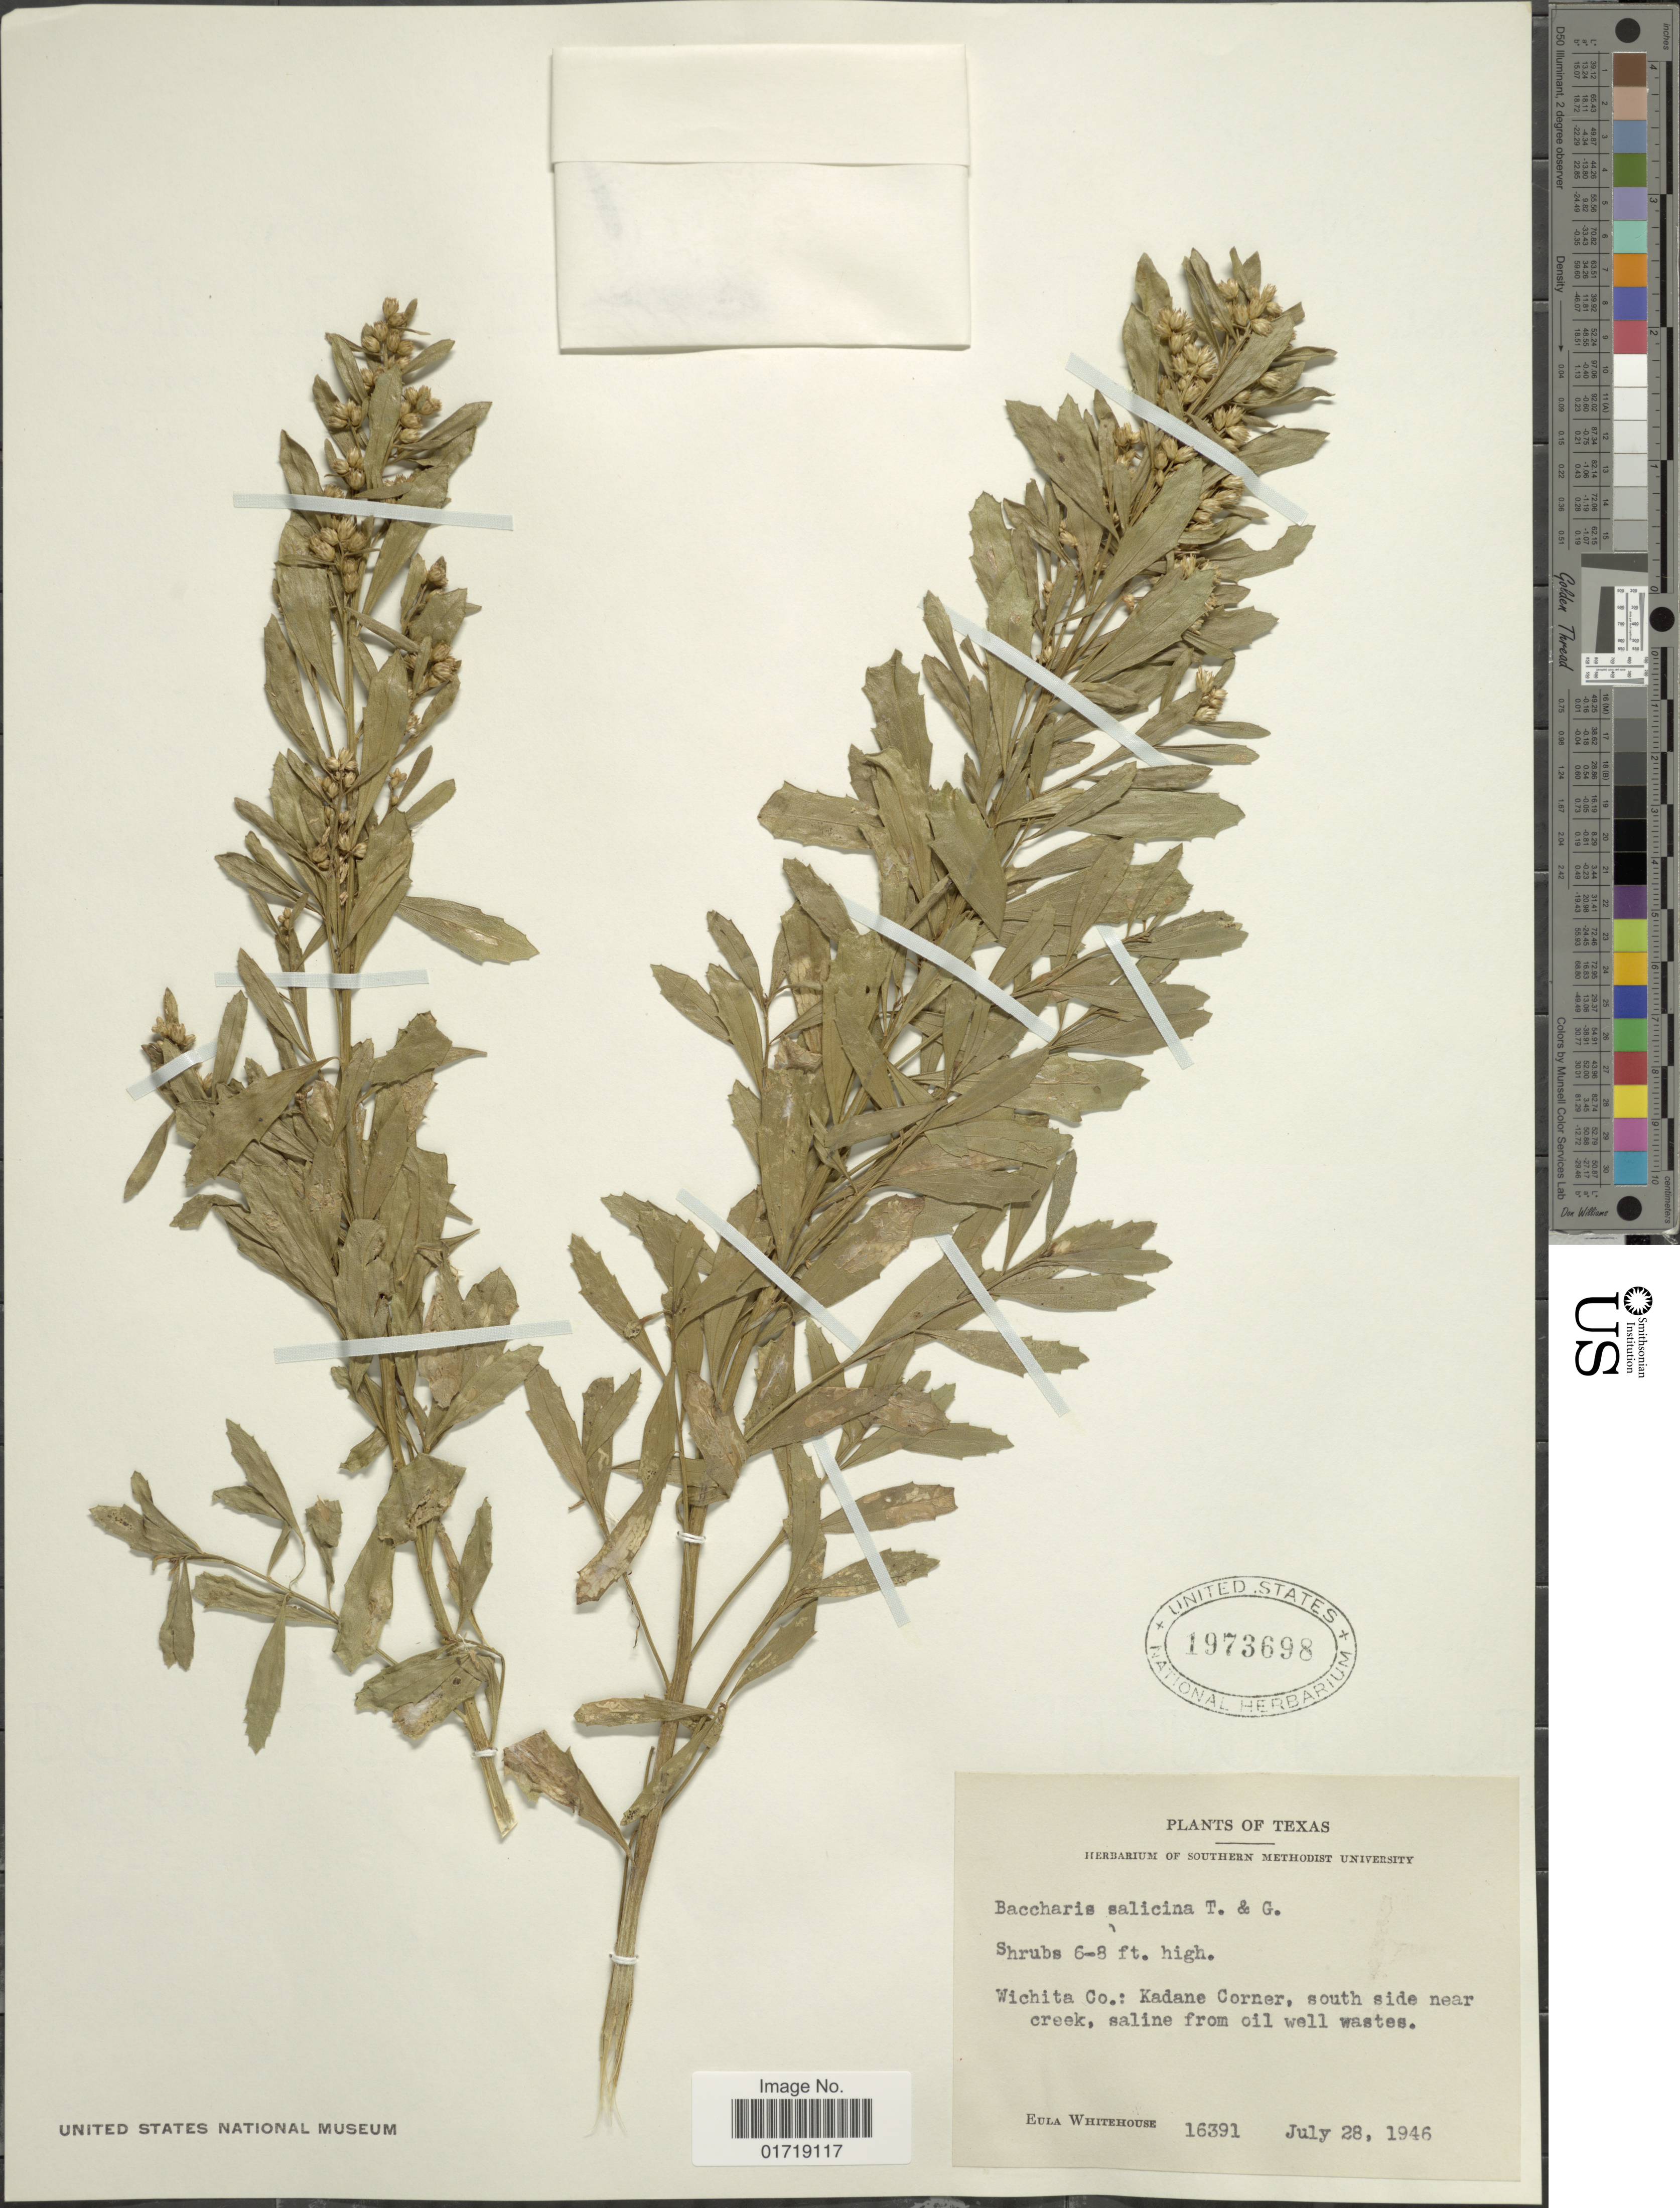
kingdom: Plantae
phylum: Tracheophyta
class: Magnoliopsida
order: Asterales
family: Asteraceae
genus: Baccharis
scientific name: Baccharis salicina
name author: Torr. & A. Gray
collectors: E. Whitehouse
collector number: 16391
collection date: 1946-07-28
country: United States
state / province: Texas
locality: Wichita Co.: Kadane Corner, south side near creek, saline from oil well wastes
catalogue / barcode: US 1973698